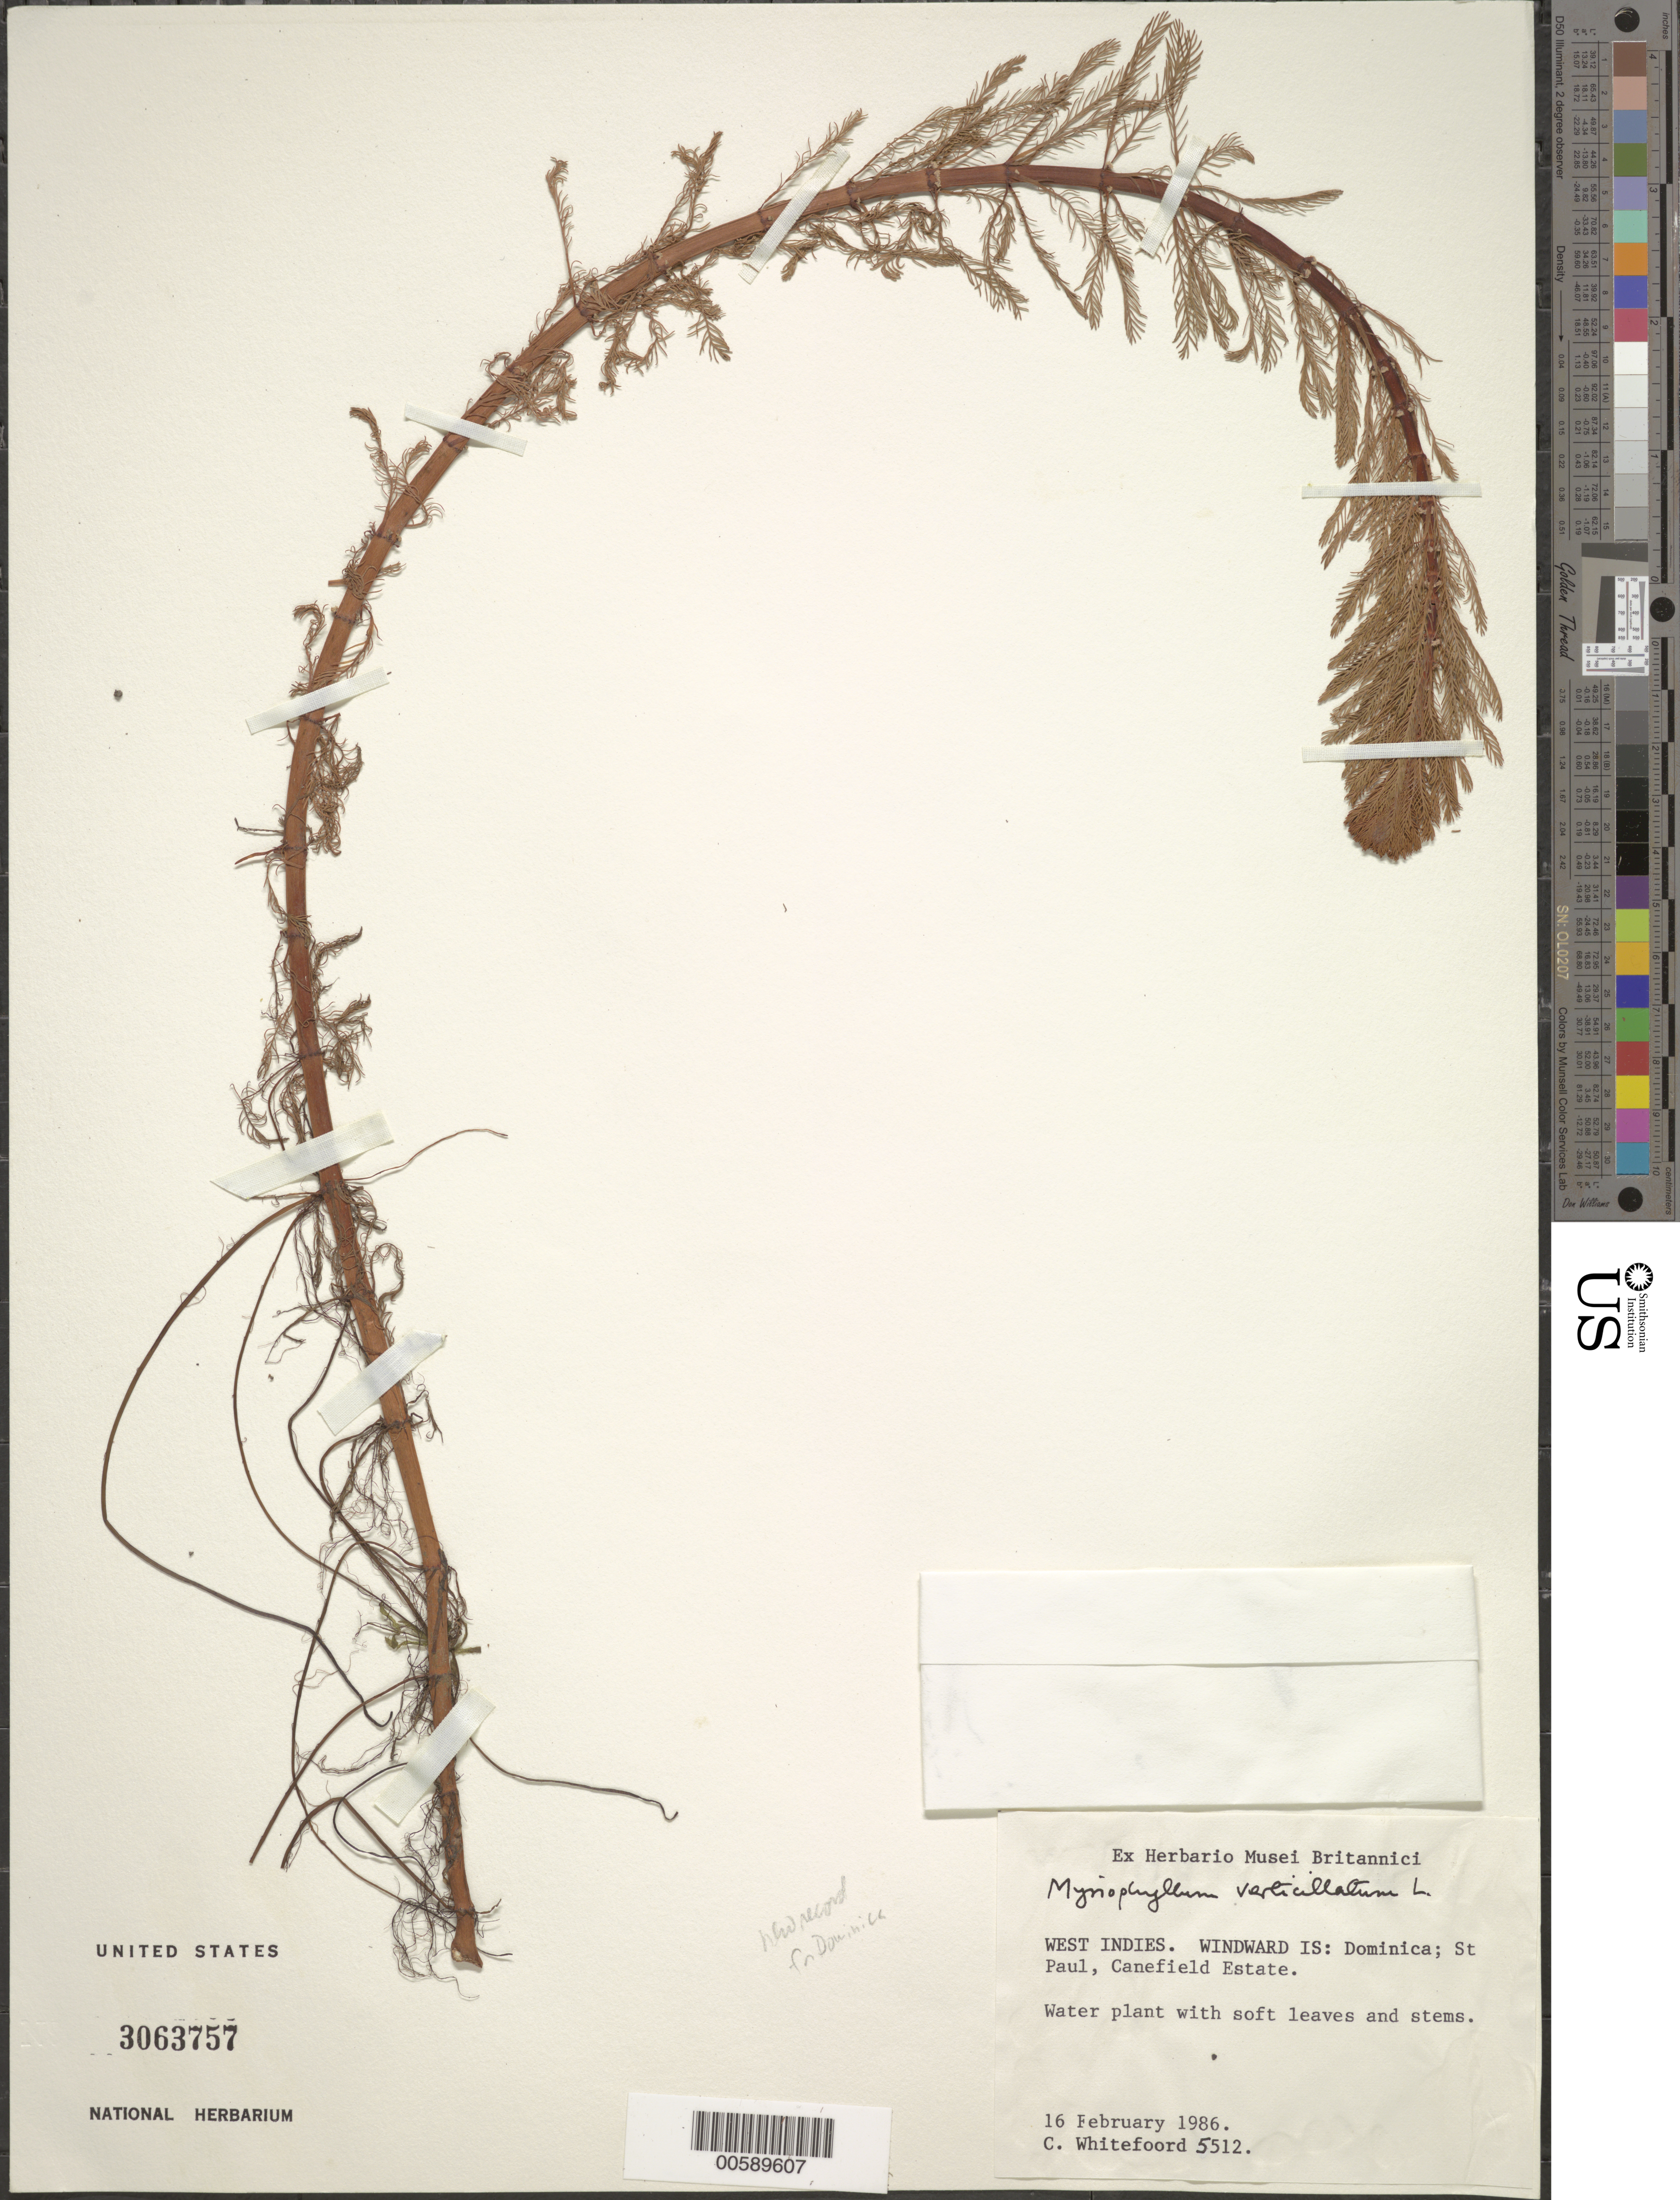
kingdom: Plantae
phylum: Tracheophyta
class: Magnoliopsida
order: Saxifragales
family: Haloragaceae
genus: Myriophyllum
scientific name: Myriophyllum brasiliense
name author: Cambess.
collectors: E. Whitefoord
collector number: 5512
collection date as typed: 16 Feb 1986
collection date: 1986-02-16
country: Dominica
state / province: St. Paul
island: Dominica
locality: Windward Is., Canefield Estate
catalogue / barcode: US 3063757